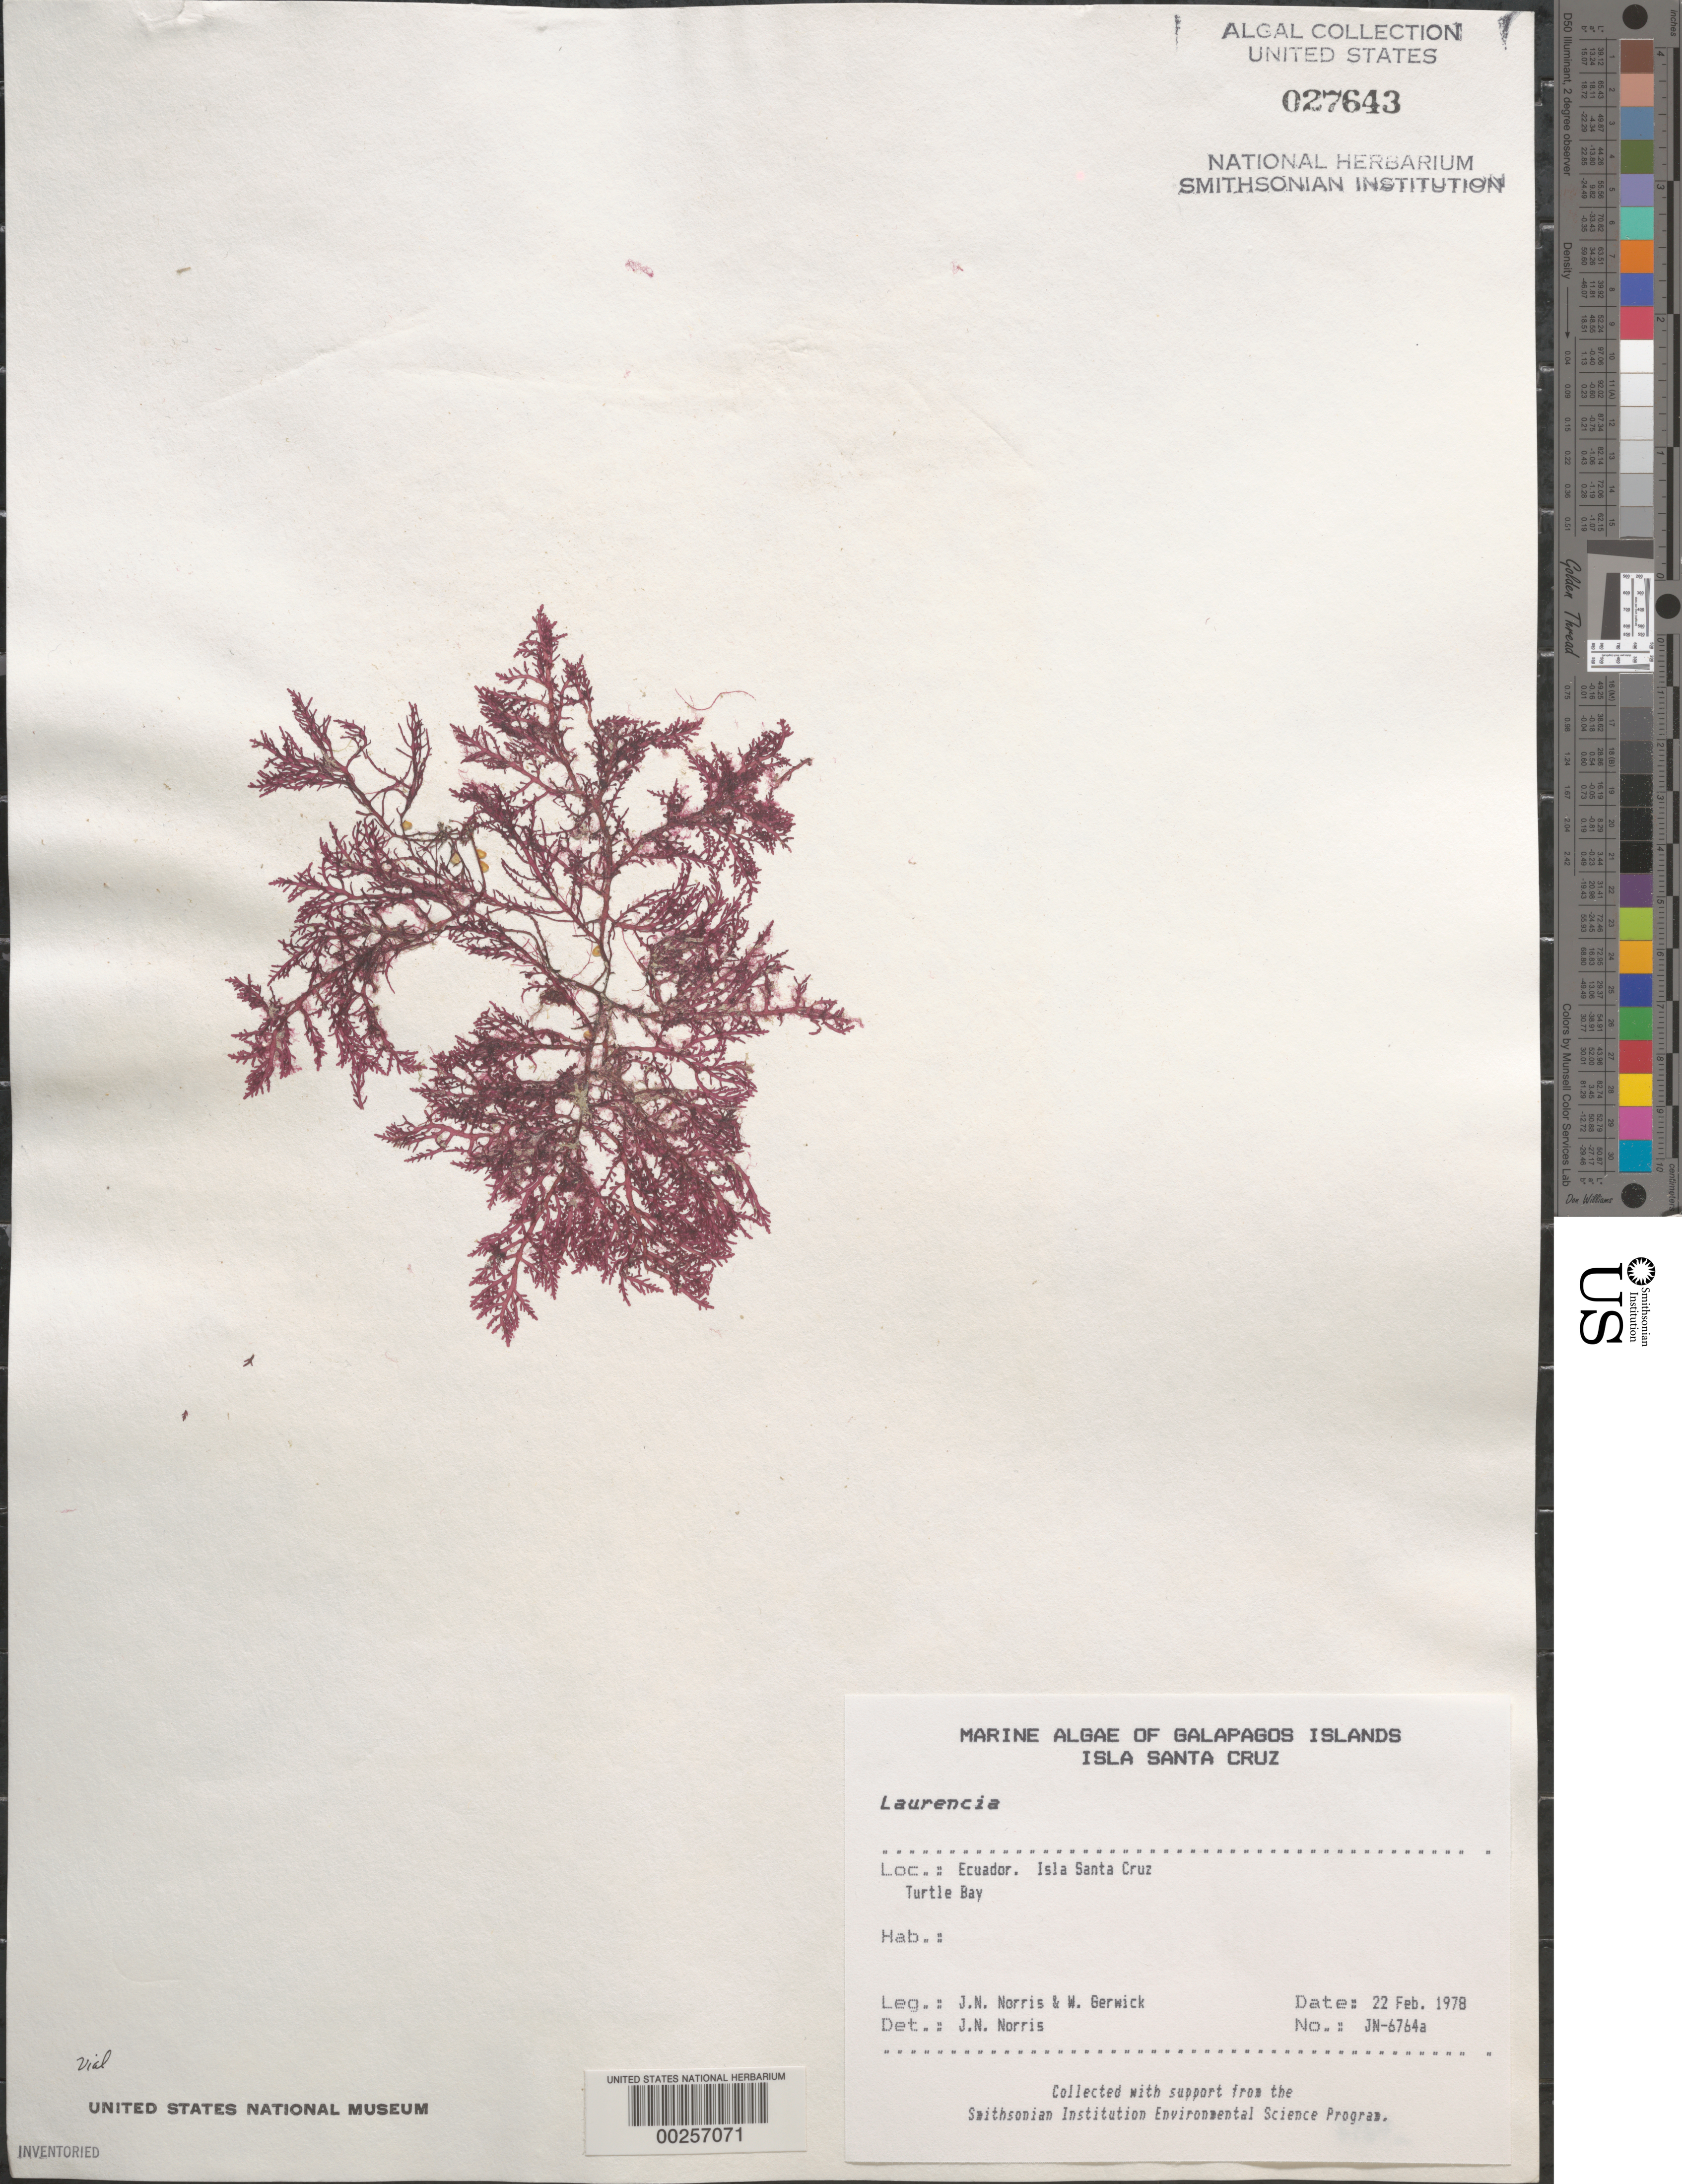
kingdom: Plantae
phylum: Rhodophyta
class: Florideophyceae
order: Ceramiales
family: Rhodomelaceae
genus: Laurencia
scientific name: Laurencia sp.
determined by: Norris, James N.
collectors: J. N. Norris & W. Gerwick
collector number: JN-6764a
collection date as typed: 22 Feb 1978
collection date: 1978-02-22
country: Ecuador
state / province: Colón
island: Santa Cruz [Indefatigable, Chaves]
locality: Turtle Bay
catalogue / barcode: US 27643